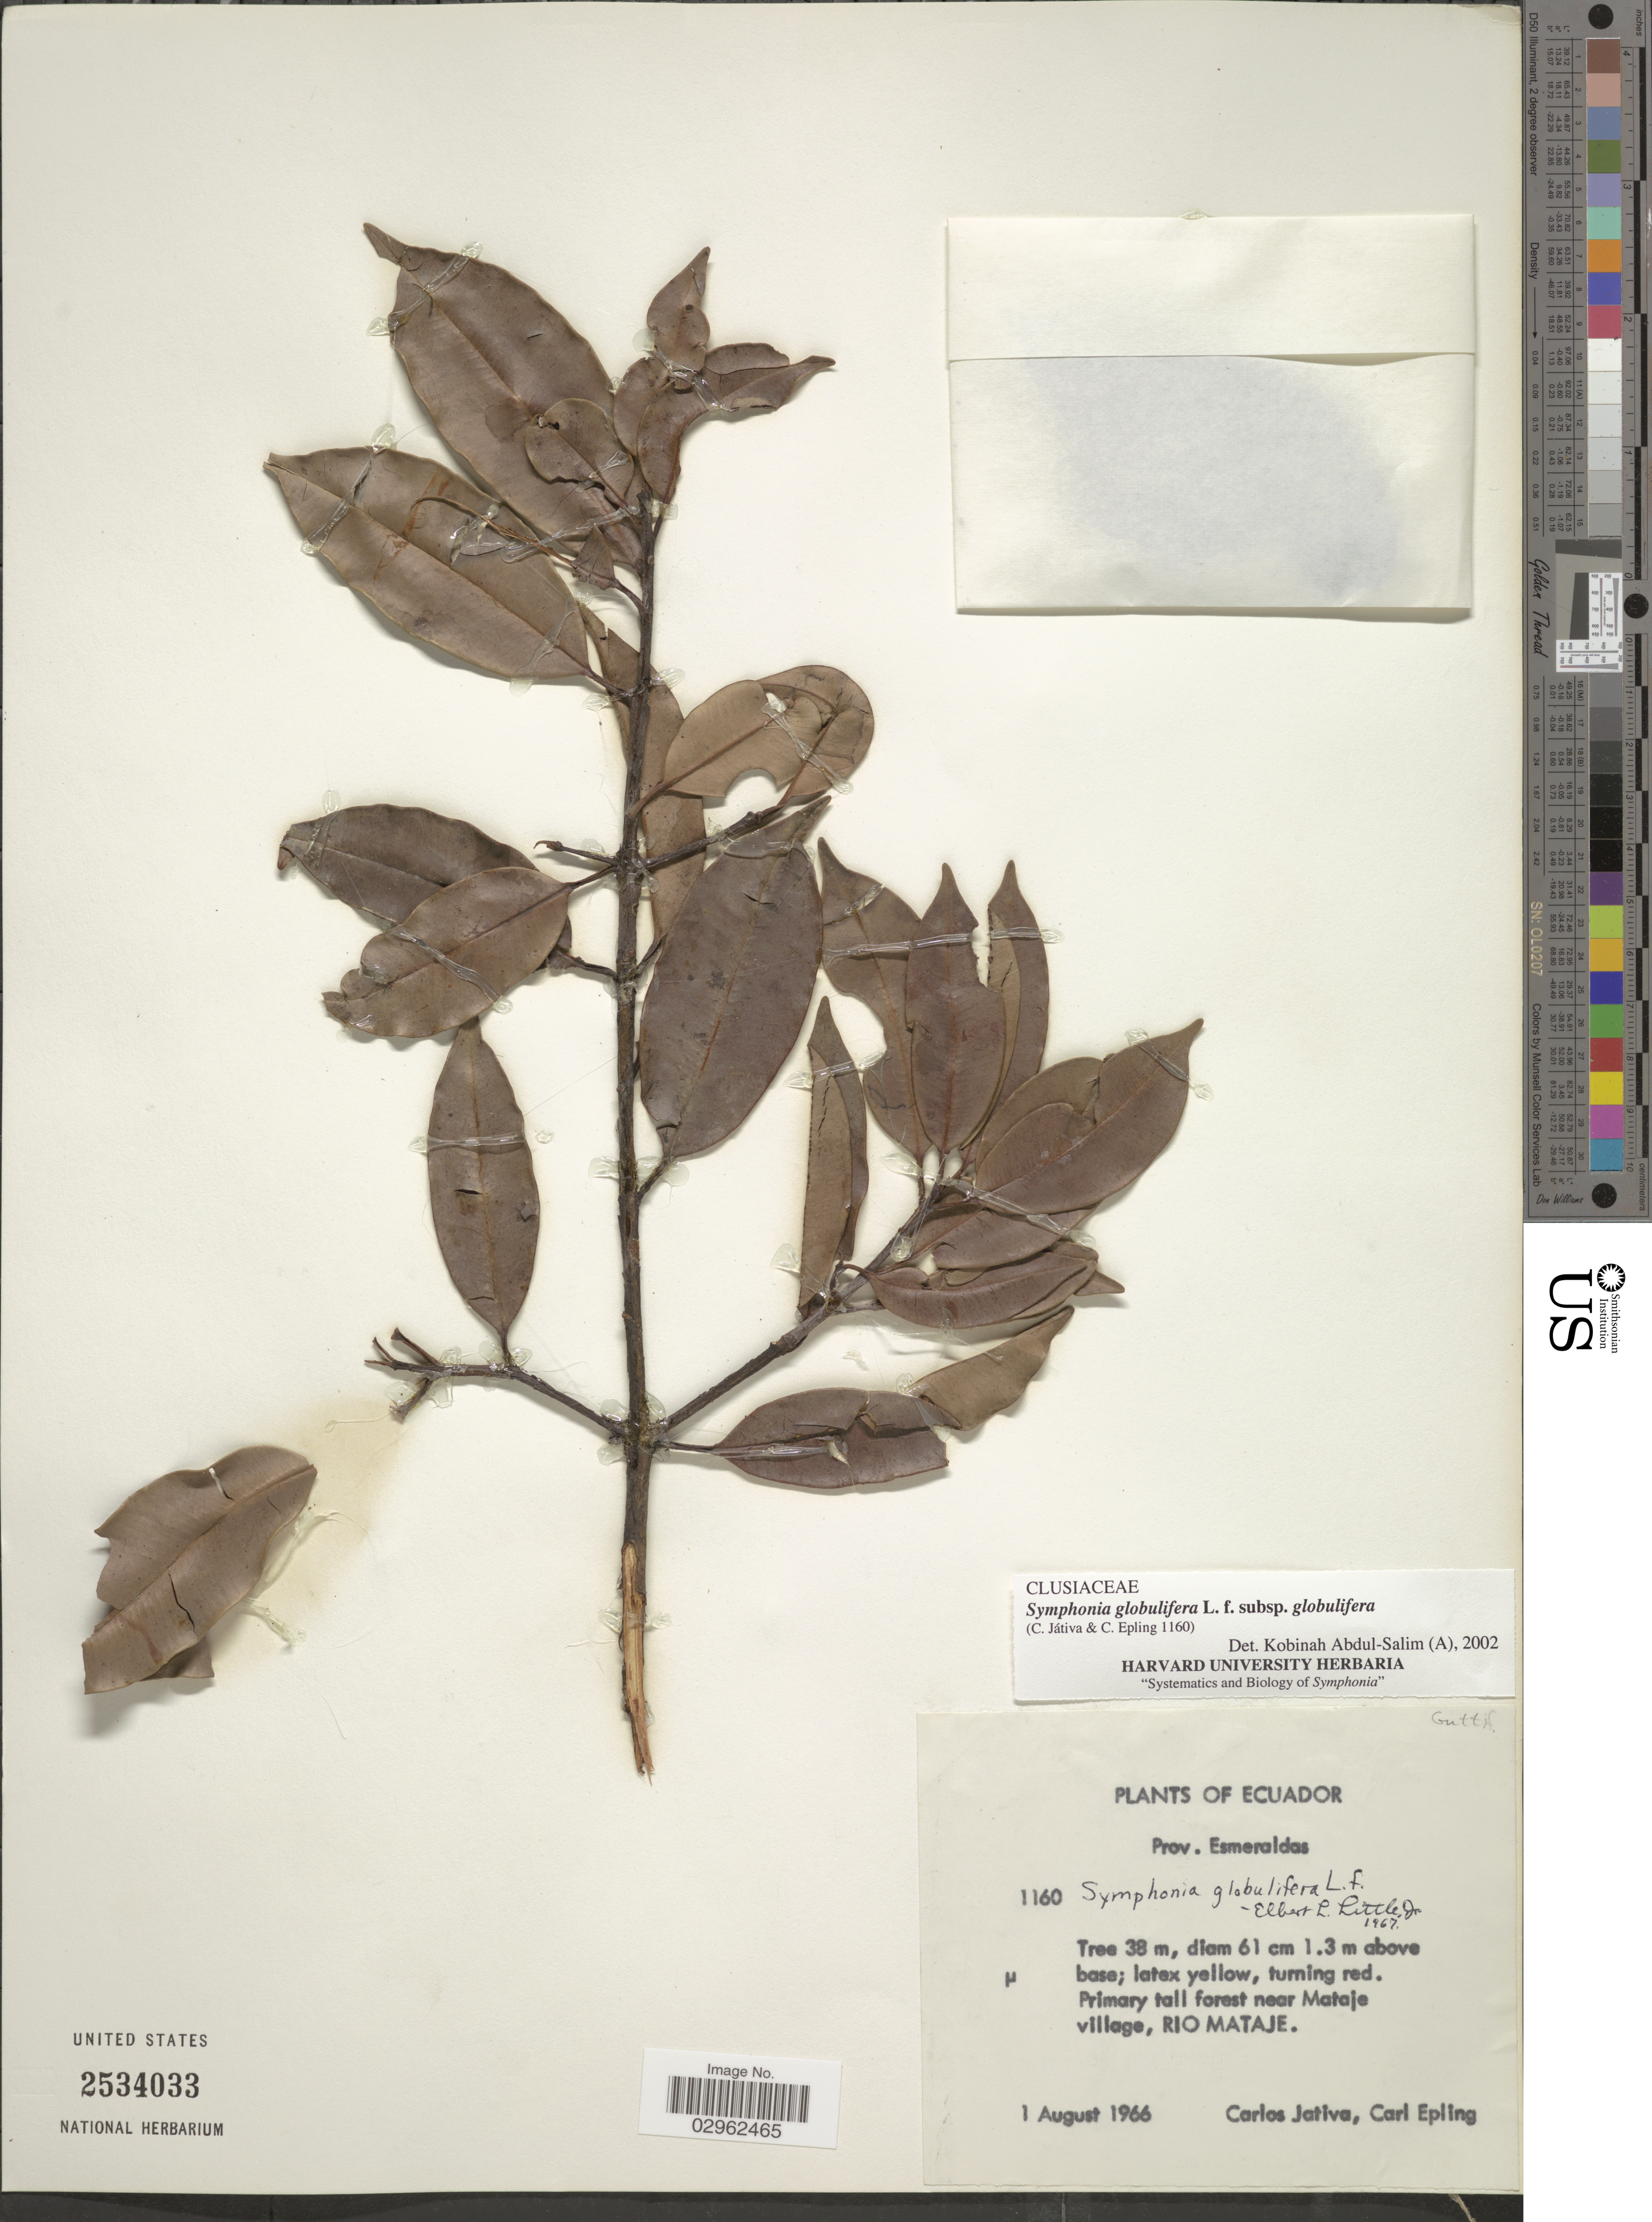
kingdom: Plantae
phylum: Tracheophyta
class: Magnoliopsida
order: Malpighiales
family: Clusiaceae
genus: Symphonia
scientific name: Symphonia globulifera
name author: L. f.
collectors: C. D. Játiva & C. C. Epling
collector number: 1160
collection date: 1966-08-01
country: Ecuador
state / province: Esmeraldas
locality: Prov. Esmeraldas. Primary tall forest near Mataje village, Rio Mataje.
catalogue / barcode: US 2534033